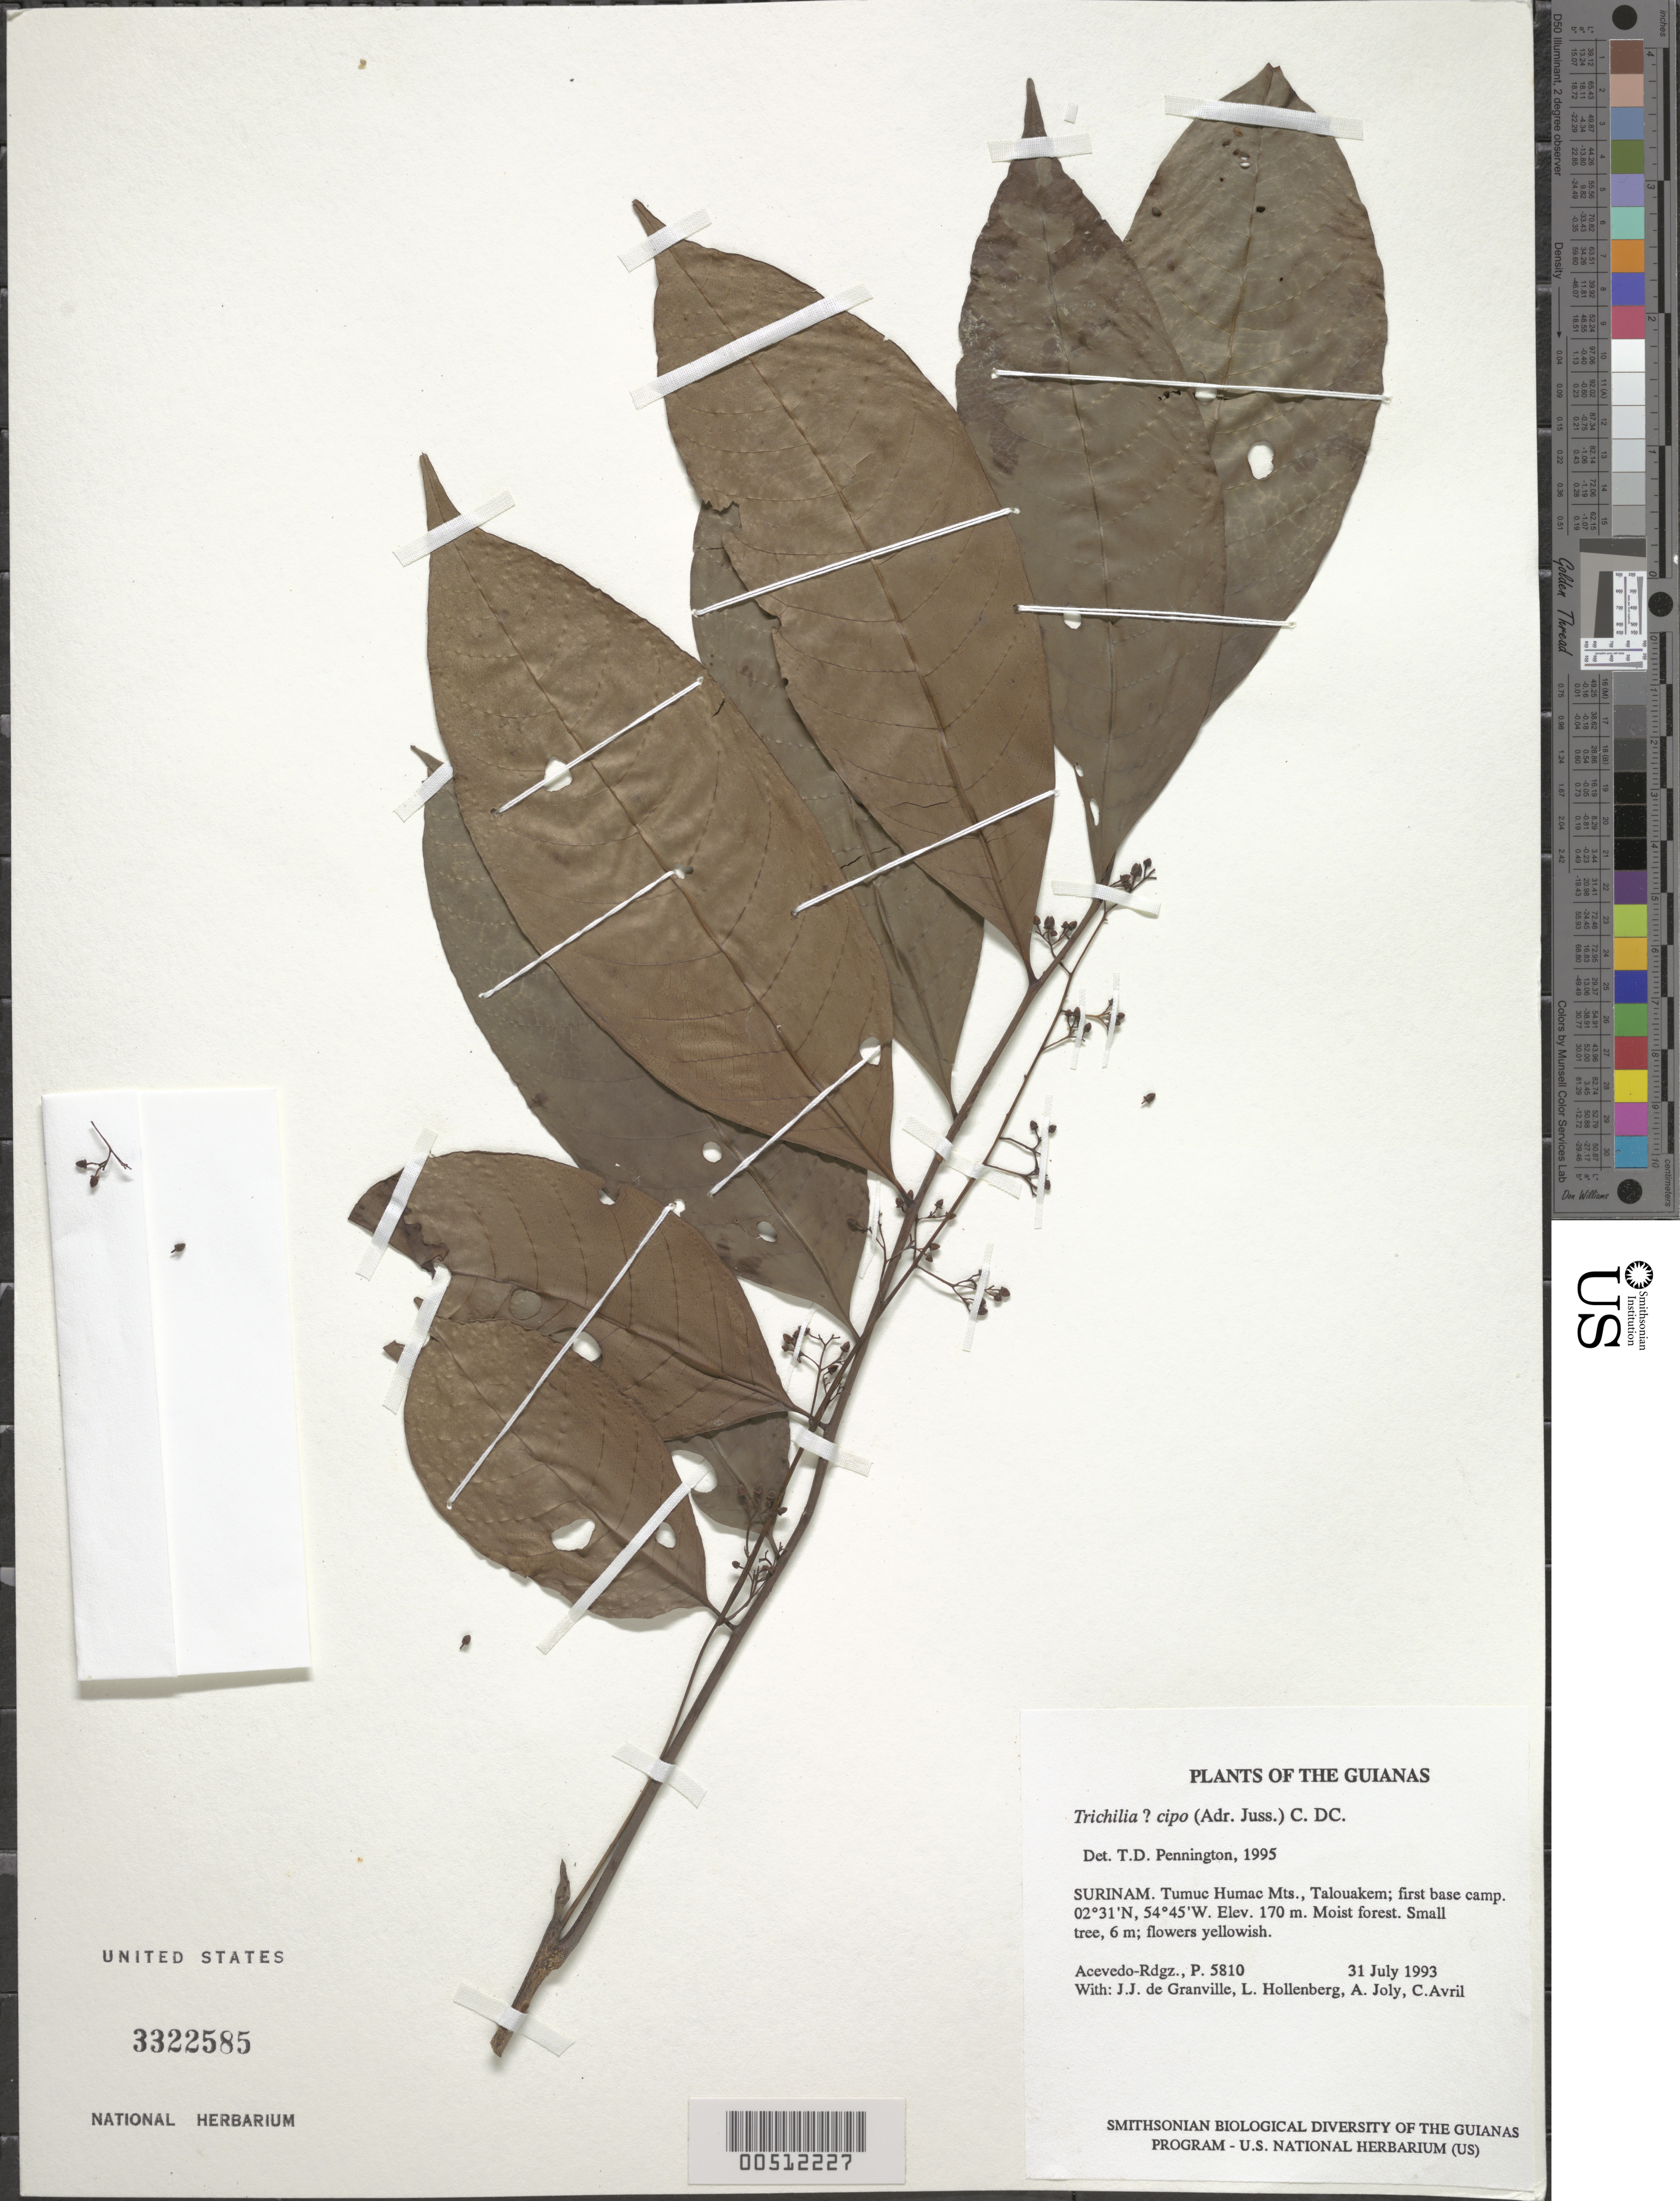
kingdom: Plantae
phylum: Tracheophyta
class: Magnoliopsida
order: Sapindales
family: Meliaceae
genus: Trichilia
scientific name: Trichilia cipo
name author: (A. Juss.) C. DC.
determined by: Pennington, T. D., (K)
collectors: P. Acevedo-Rodr., J.-J. de Granville, L. Hollenberg, A. Joly & C. Avril de Maria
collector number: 5810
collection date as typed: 31 Jul 1993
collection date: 1993-07-31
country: Suriname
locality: Tumuc Humac Mts., Talouakem, first base camp.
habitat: Moist forest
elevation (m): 170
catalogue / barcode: US 3322585